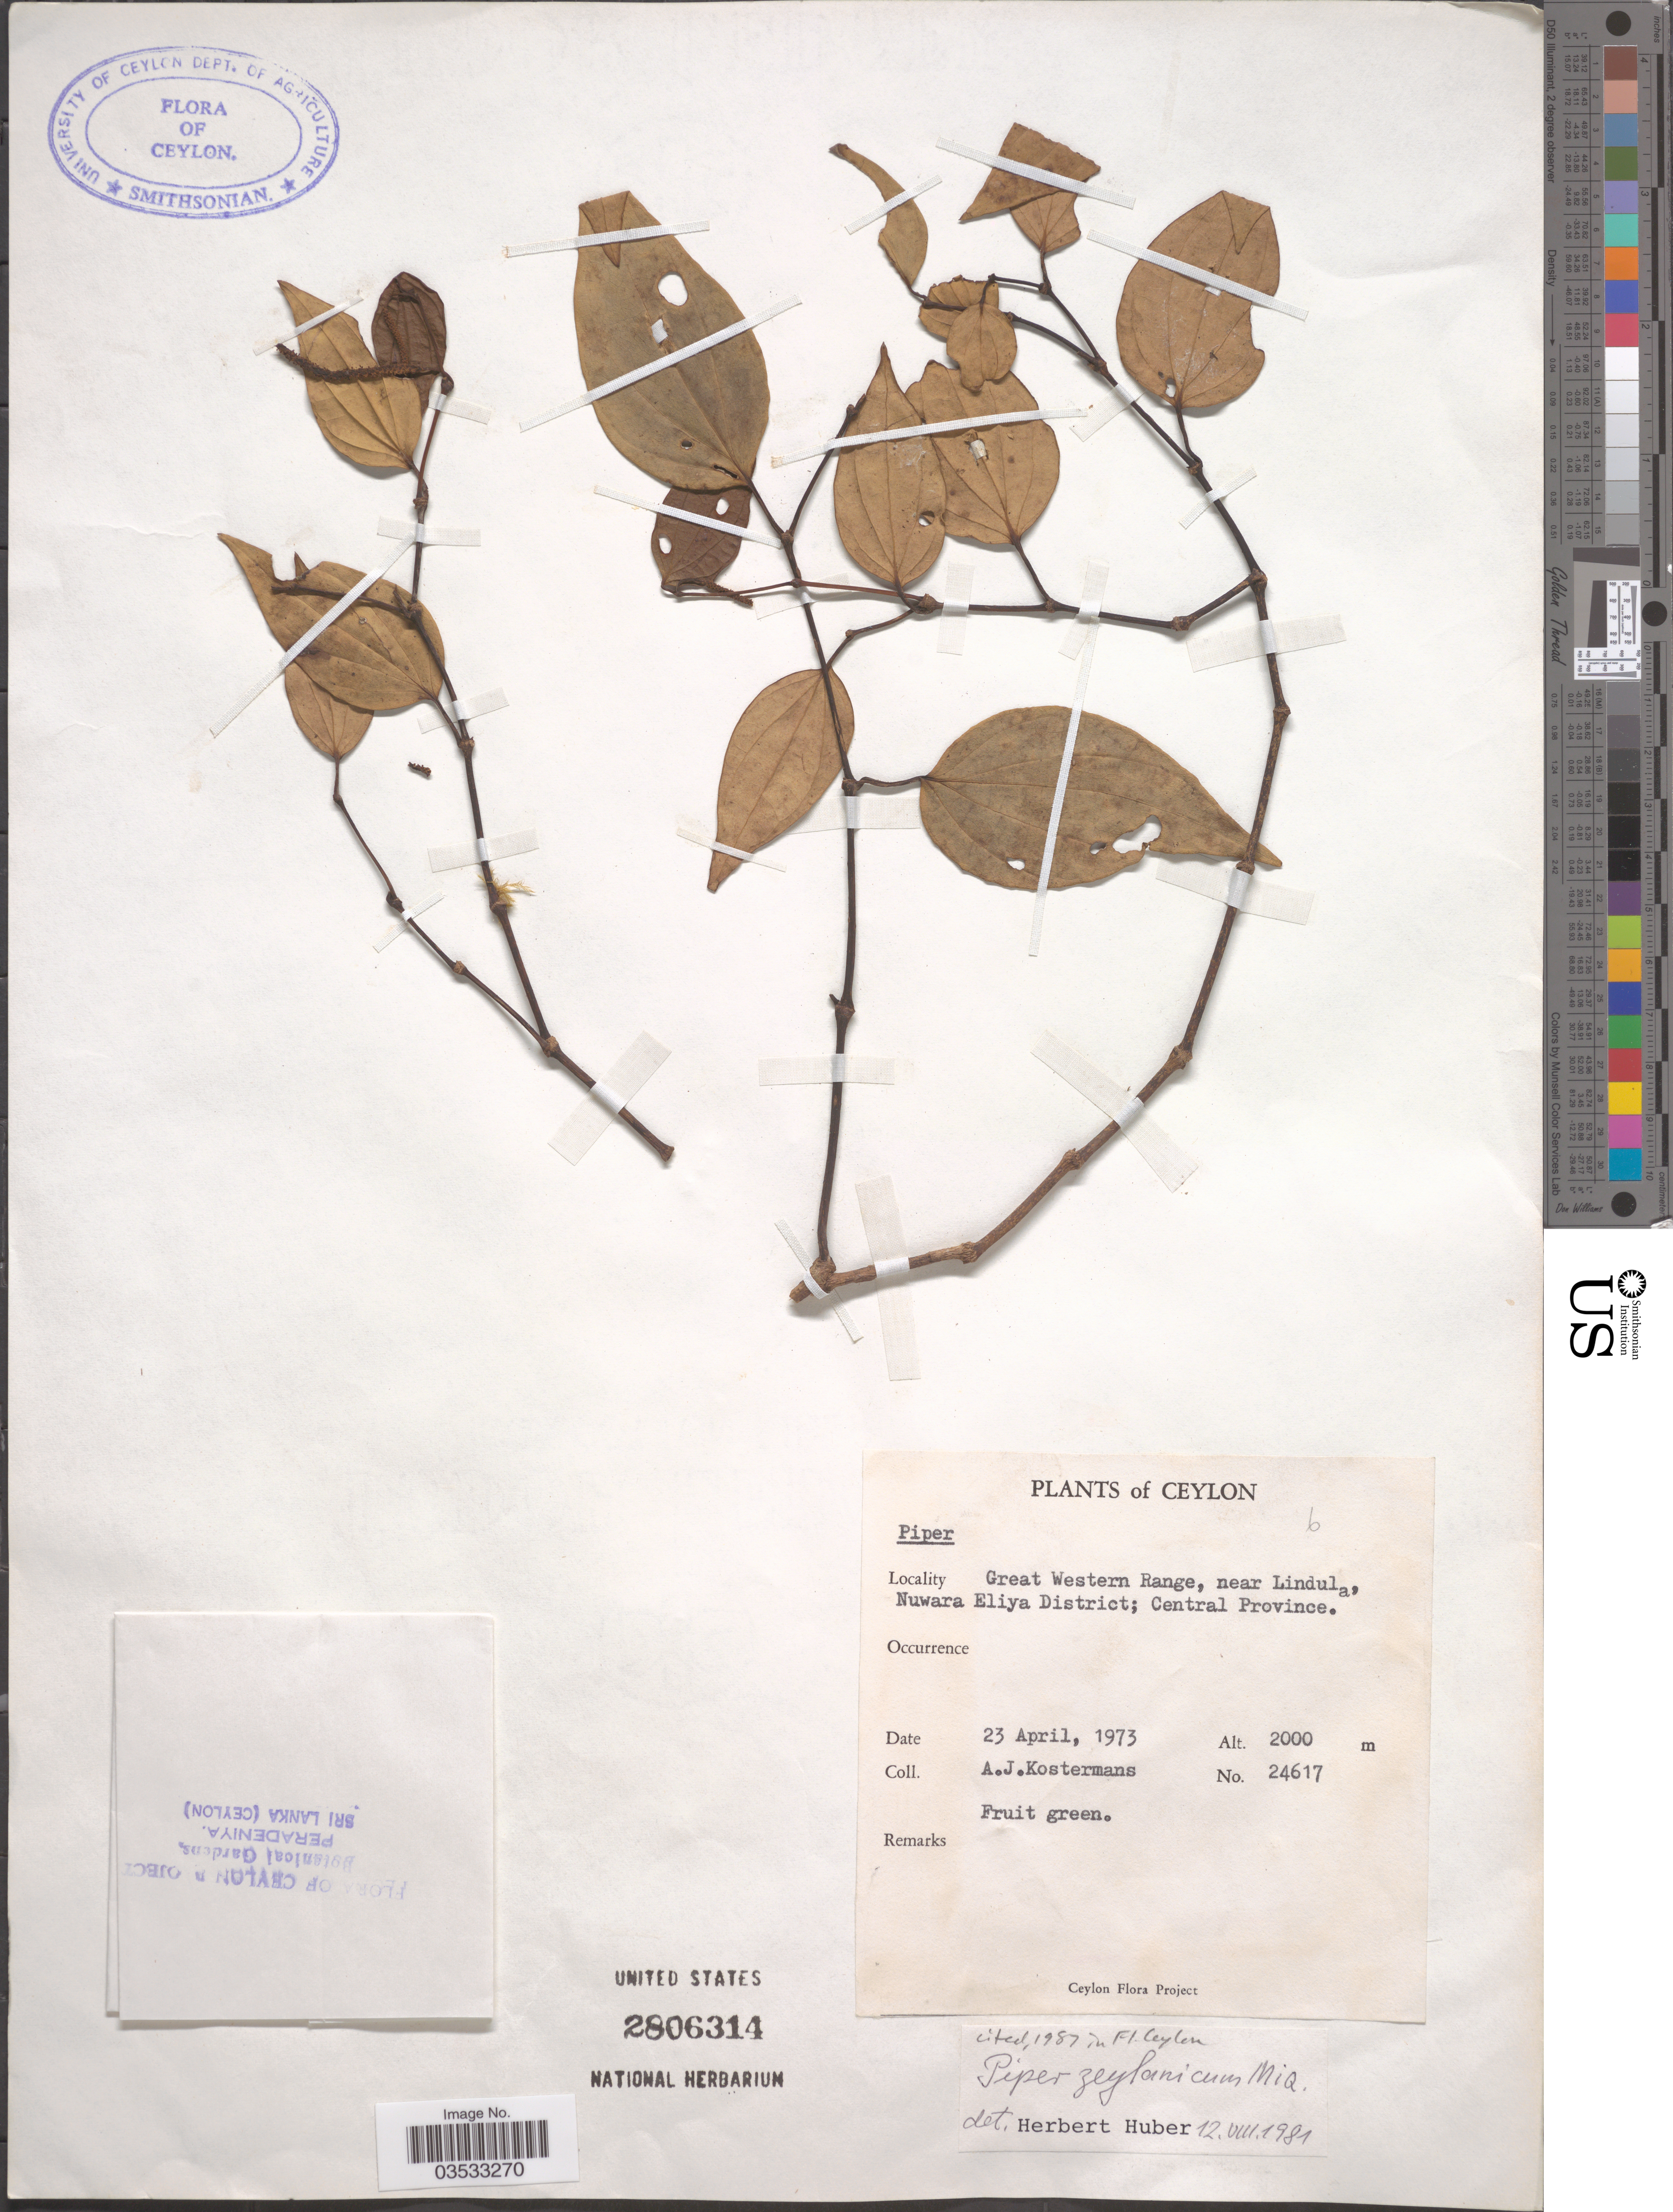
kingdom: Plantae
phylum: Tracheophyta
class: Magnoliopsida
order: Piperales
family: Piperaceae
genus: Piper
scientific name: Piper zeylanicum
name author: Miq.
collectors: A. J. G. Kostermans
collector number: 24617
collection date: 1973-04-23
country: Sri Lanka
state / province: Central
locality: Ceylon. Great Western Range, near Lindula, Nuwara Eliya District.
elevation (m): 2000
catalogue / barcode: US 2806314